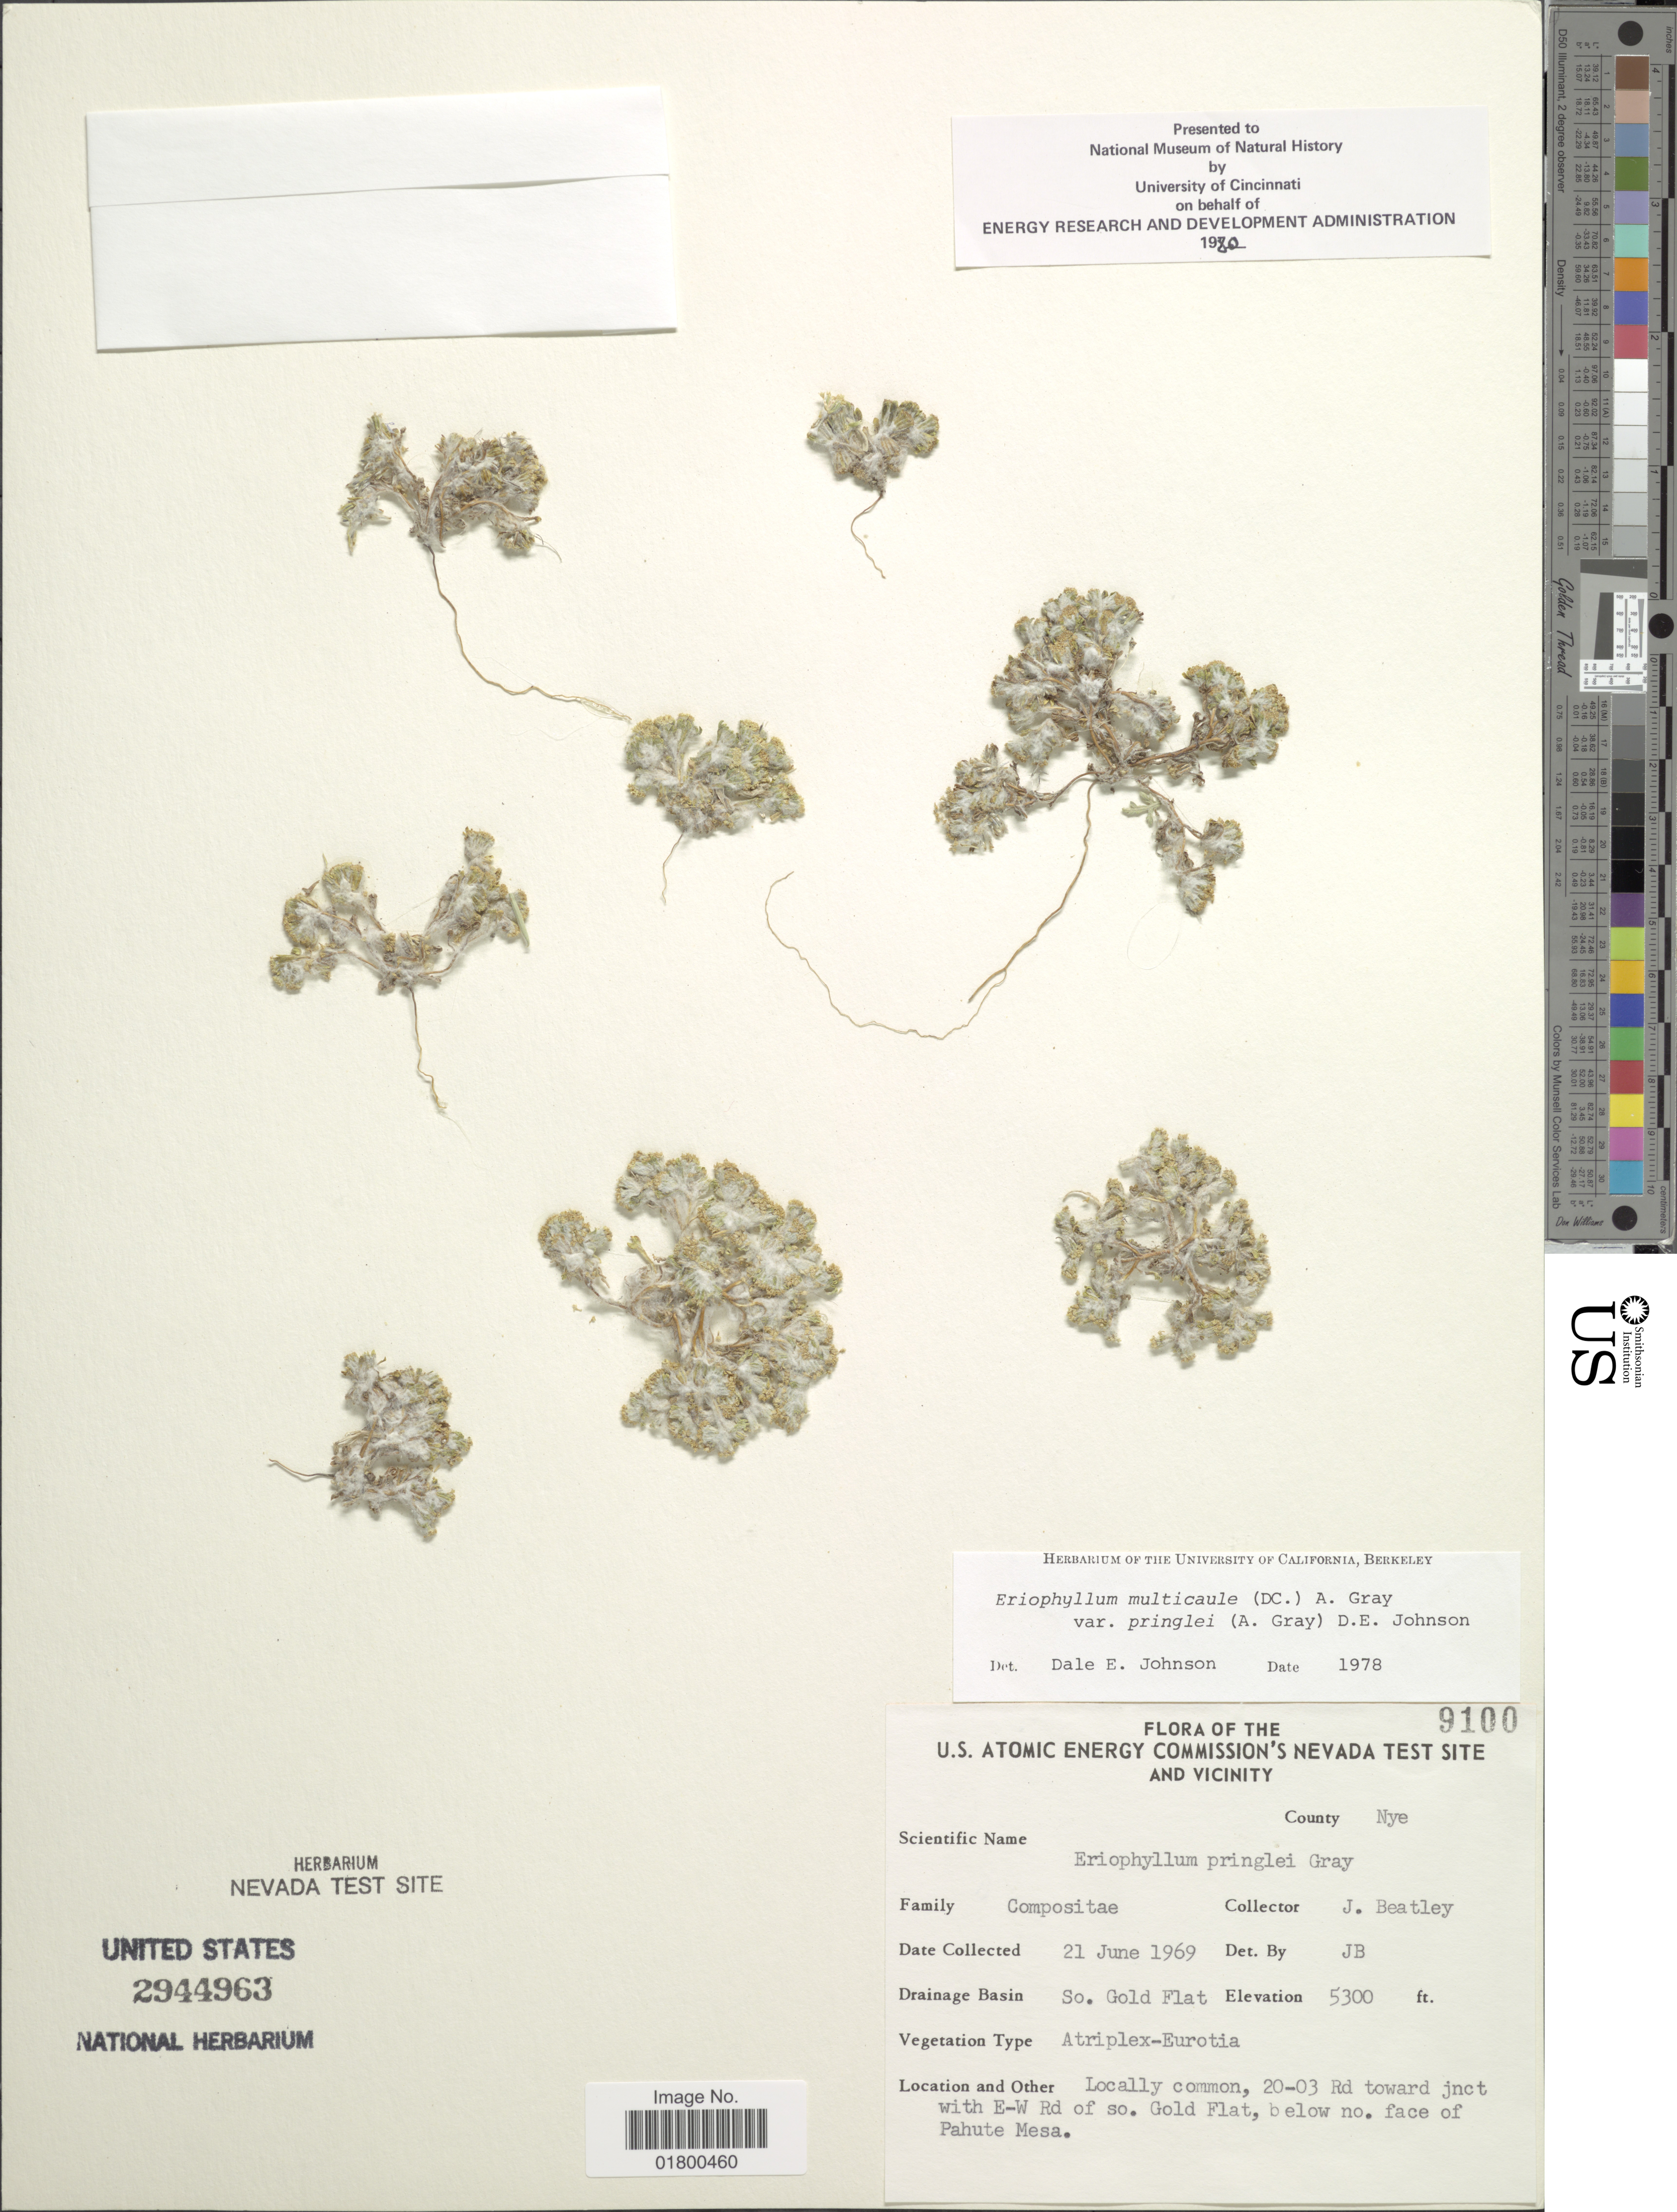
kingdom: Plantae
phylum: Tracheophyta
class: Magnoliopsida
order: Asterales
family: Asteraceae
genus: Eriophyllum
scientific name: Eriophyllum multicaule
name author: (DC.) A. Gray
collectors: J. C. Beatley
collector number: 9100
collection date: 1969-06-21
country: United States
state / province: Nevada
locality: U. S. Atomic Energy Commission's Nevada Test Site and Vicinity, County Nye, Drainage Basin So. Gold Flat, Locally common, 20-30 Rd towar jnct with E-W Rd of so. Gold Flat, below no. face of Pahute Mesa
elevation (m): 1615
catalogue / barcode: US 2944963